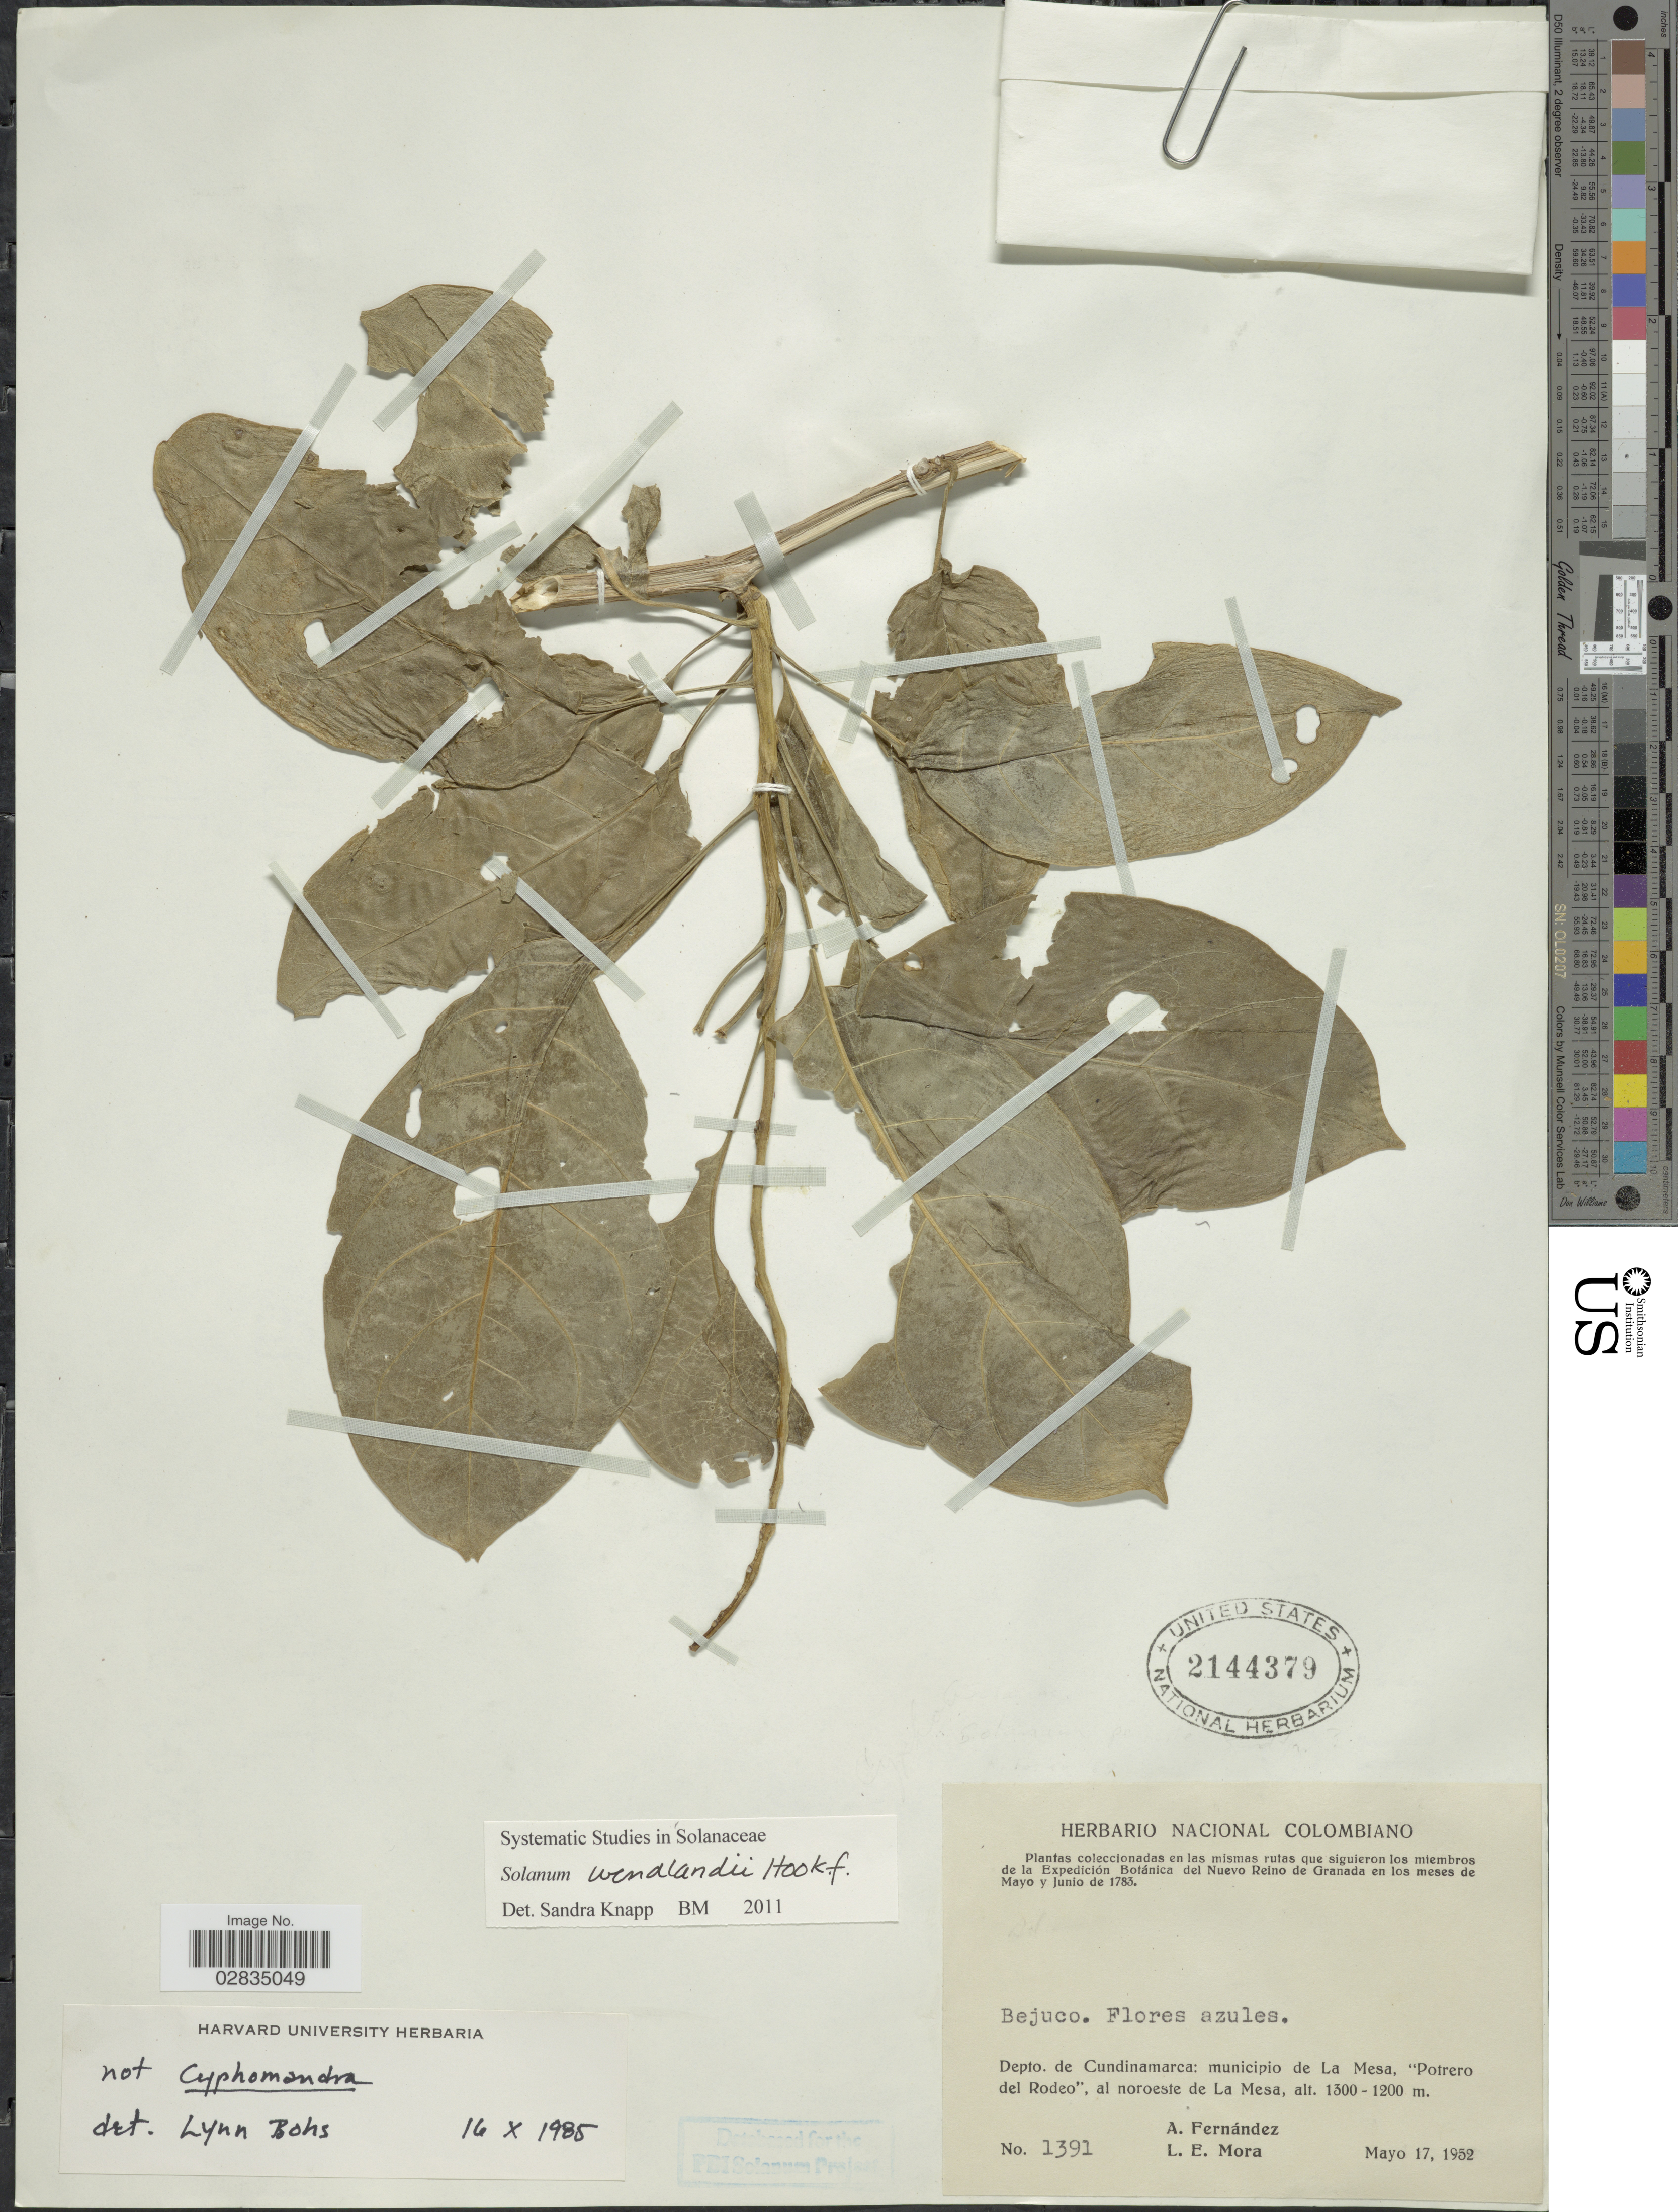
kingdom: Plantae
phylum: Tracheophyta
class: Magnoliopsida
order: Solanales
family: Solanaceae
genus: Solanum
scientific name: Solanum wendlandii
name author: Hook. f.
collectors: A. Fernández & L. Mora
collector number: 1391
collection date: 1952-05-17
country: Colombia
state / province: Cundinamarca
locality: Bejuco, Depto. de Cundinamarca: municipio de La Mesa, "Potrero del Rodeo", al noroeste de La Mesa.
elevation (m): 1200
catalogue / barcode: US 2144379